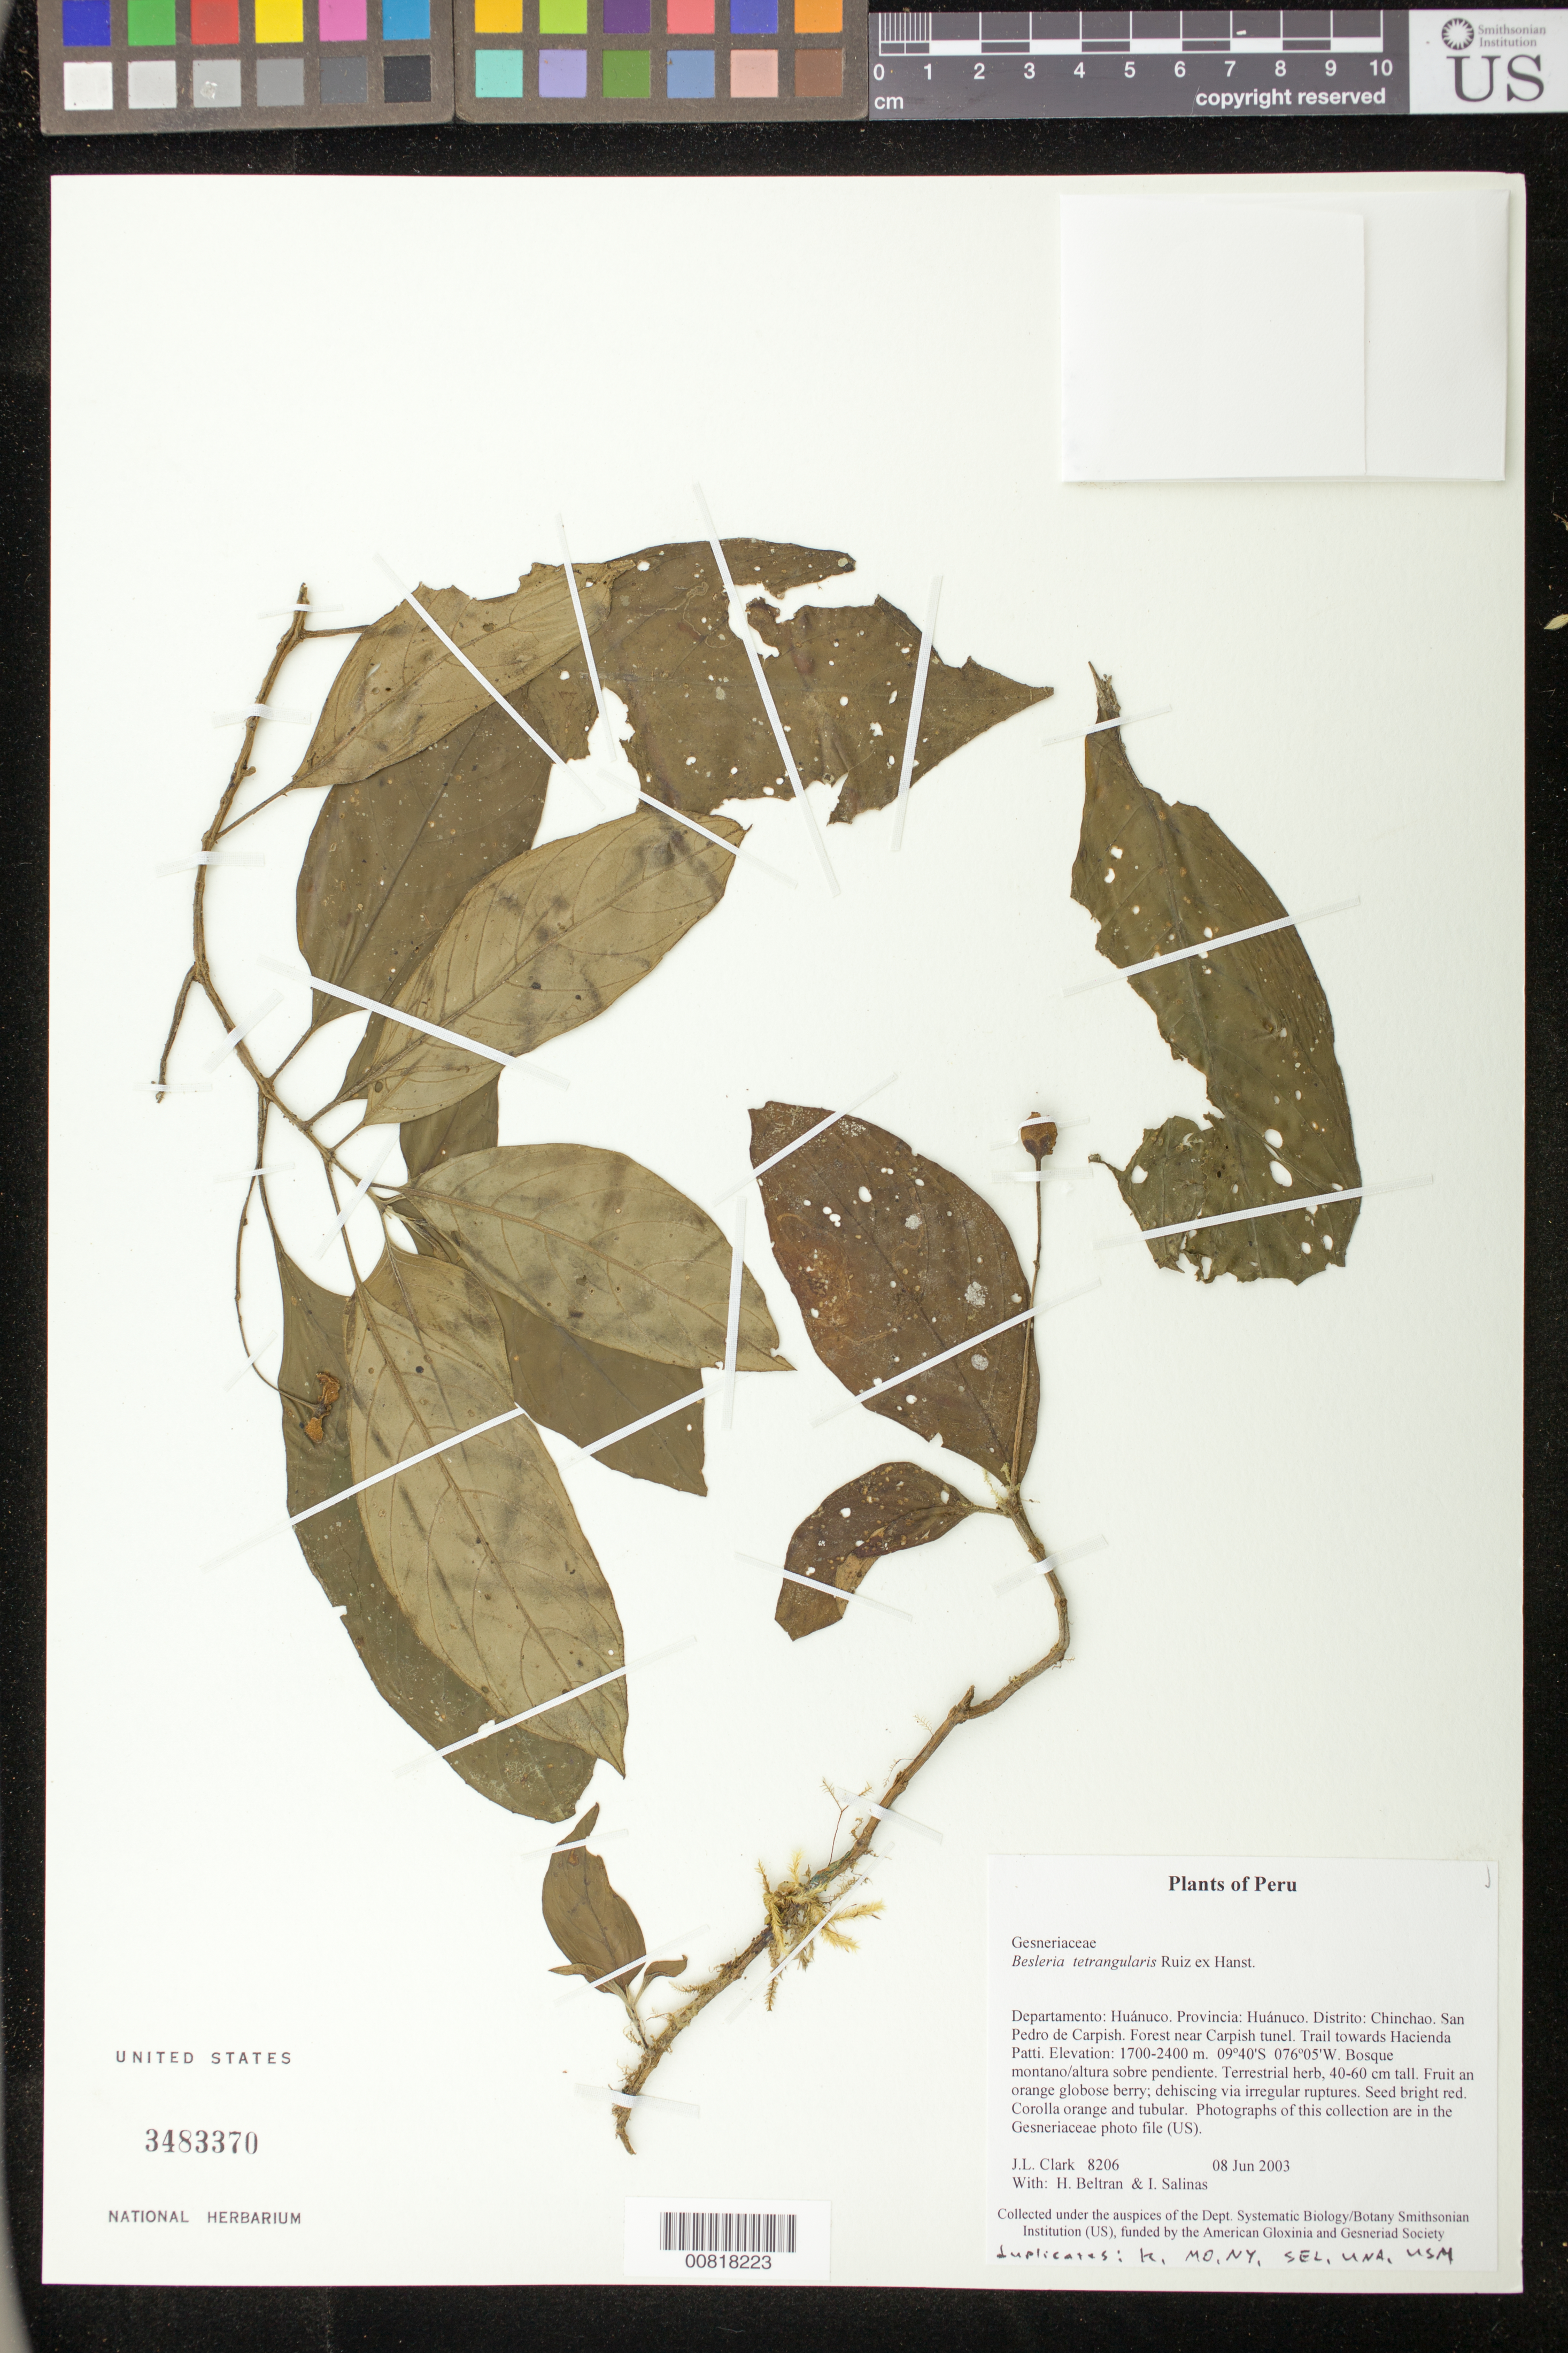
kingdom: Plantae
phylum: Tracheophyta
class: Magnoliopsida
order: Lamiales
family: Gesneriaceae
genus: Besleria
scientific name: Besleria tetrangularis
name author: Ruiz ex Hanst.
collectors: J. L. Clark, H. Beltran & I. Salinas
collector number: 8206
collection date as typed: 08 Jun 2003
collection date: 2003-06-08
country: Peru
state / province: Huánuco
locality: Huánuco. Distrito: Chinchao. San Pedro de Carpish. Forest near Carpish tunel. Trail towards Hacienda Patti.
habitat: Bosque montano/altura sobre pendiente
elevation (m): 1700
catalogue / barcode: US 3483370